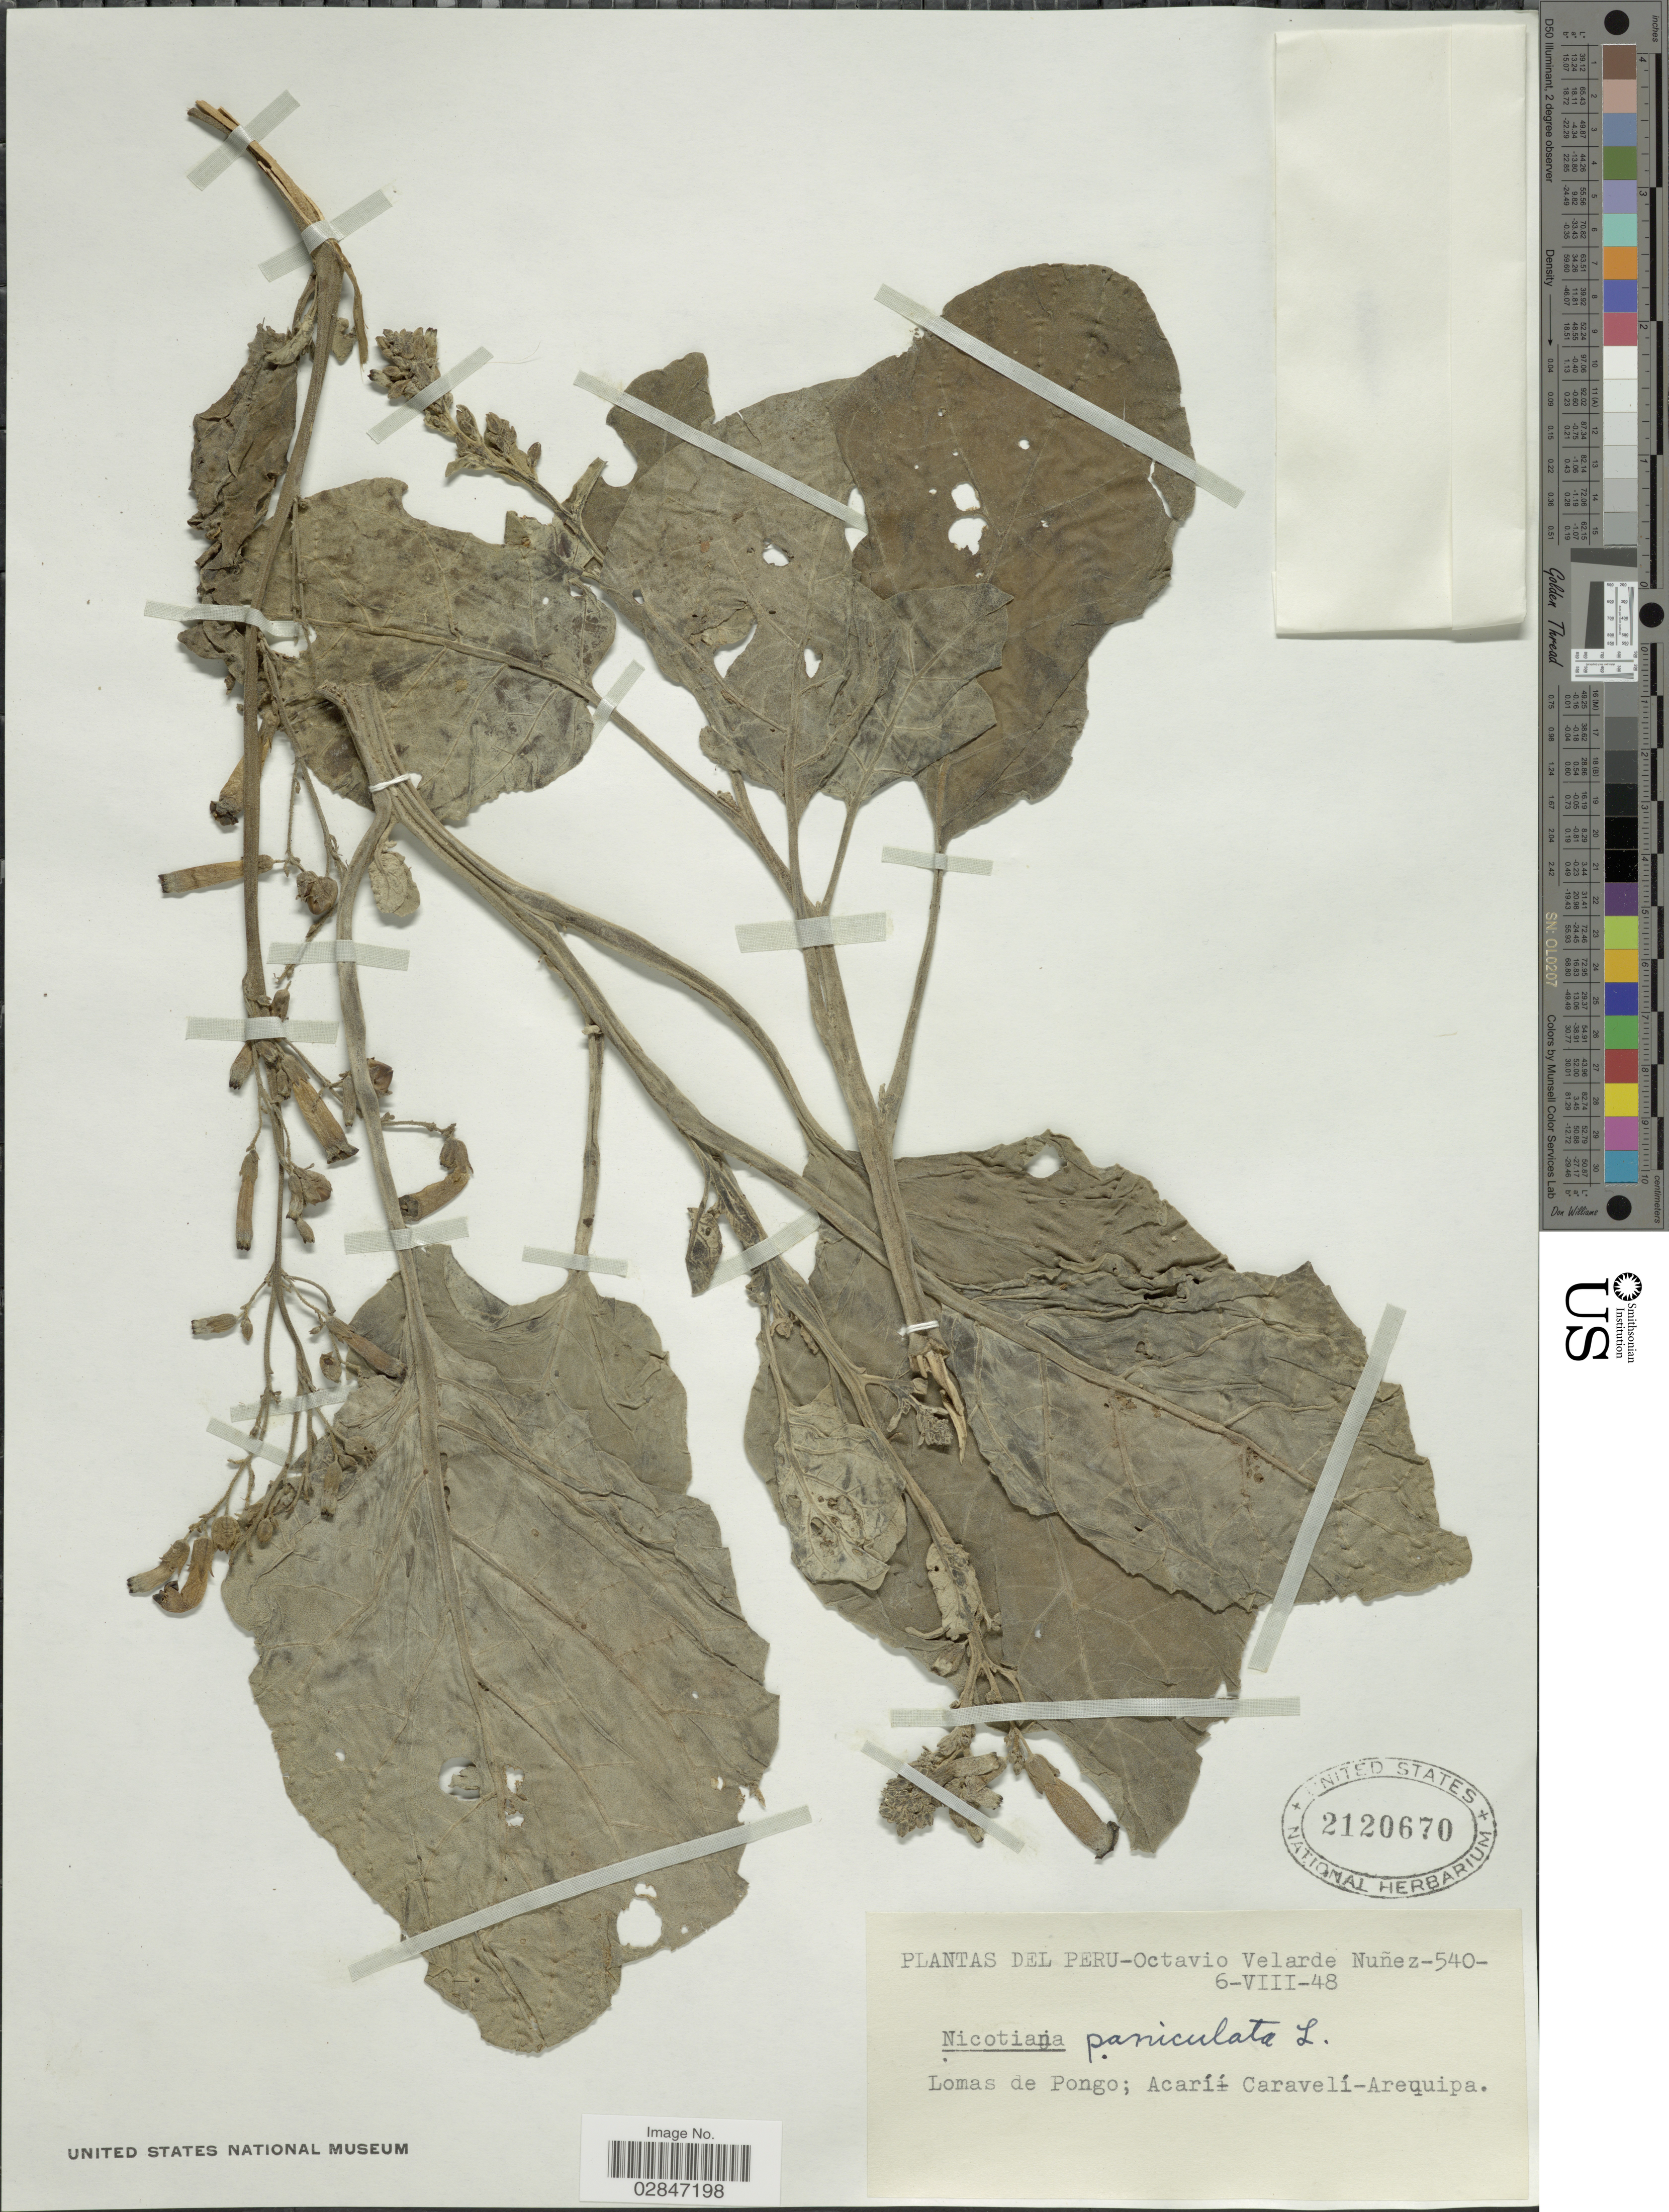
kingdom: Plantae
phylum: Tracheophyta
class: Magnoliopsida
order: Solanales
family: Solanaceae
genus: Nicotiana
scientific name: Nicotiana paniculata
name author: L.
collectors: O. Velarde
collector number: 540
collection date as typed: Transcribed d/m/y: 6/8/48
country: Peru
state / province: Arequipa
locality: Lomas de Pongo; Acarí - Caravelí-Arequipa.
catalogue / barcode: US 2120670